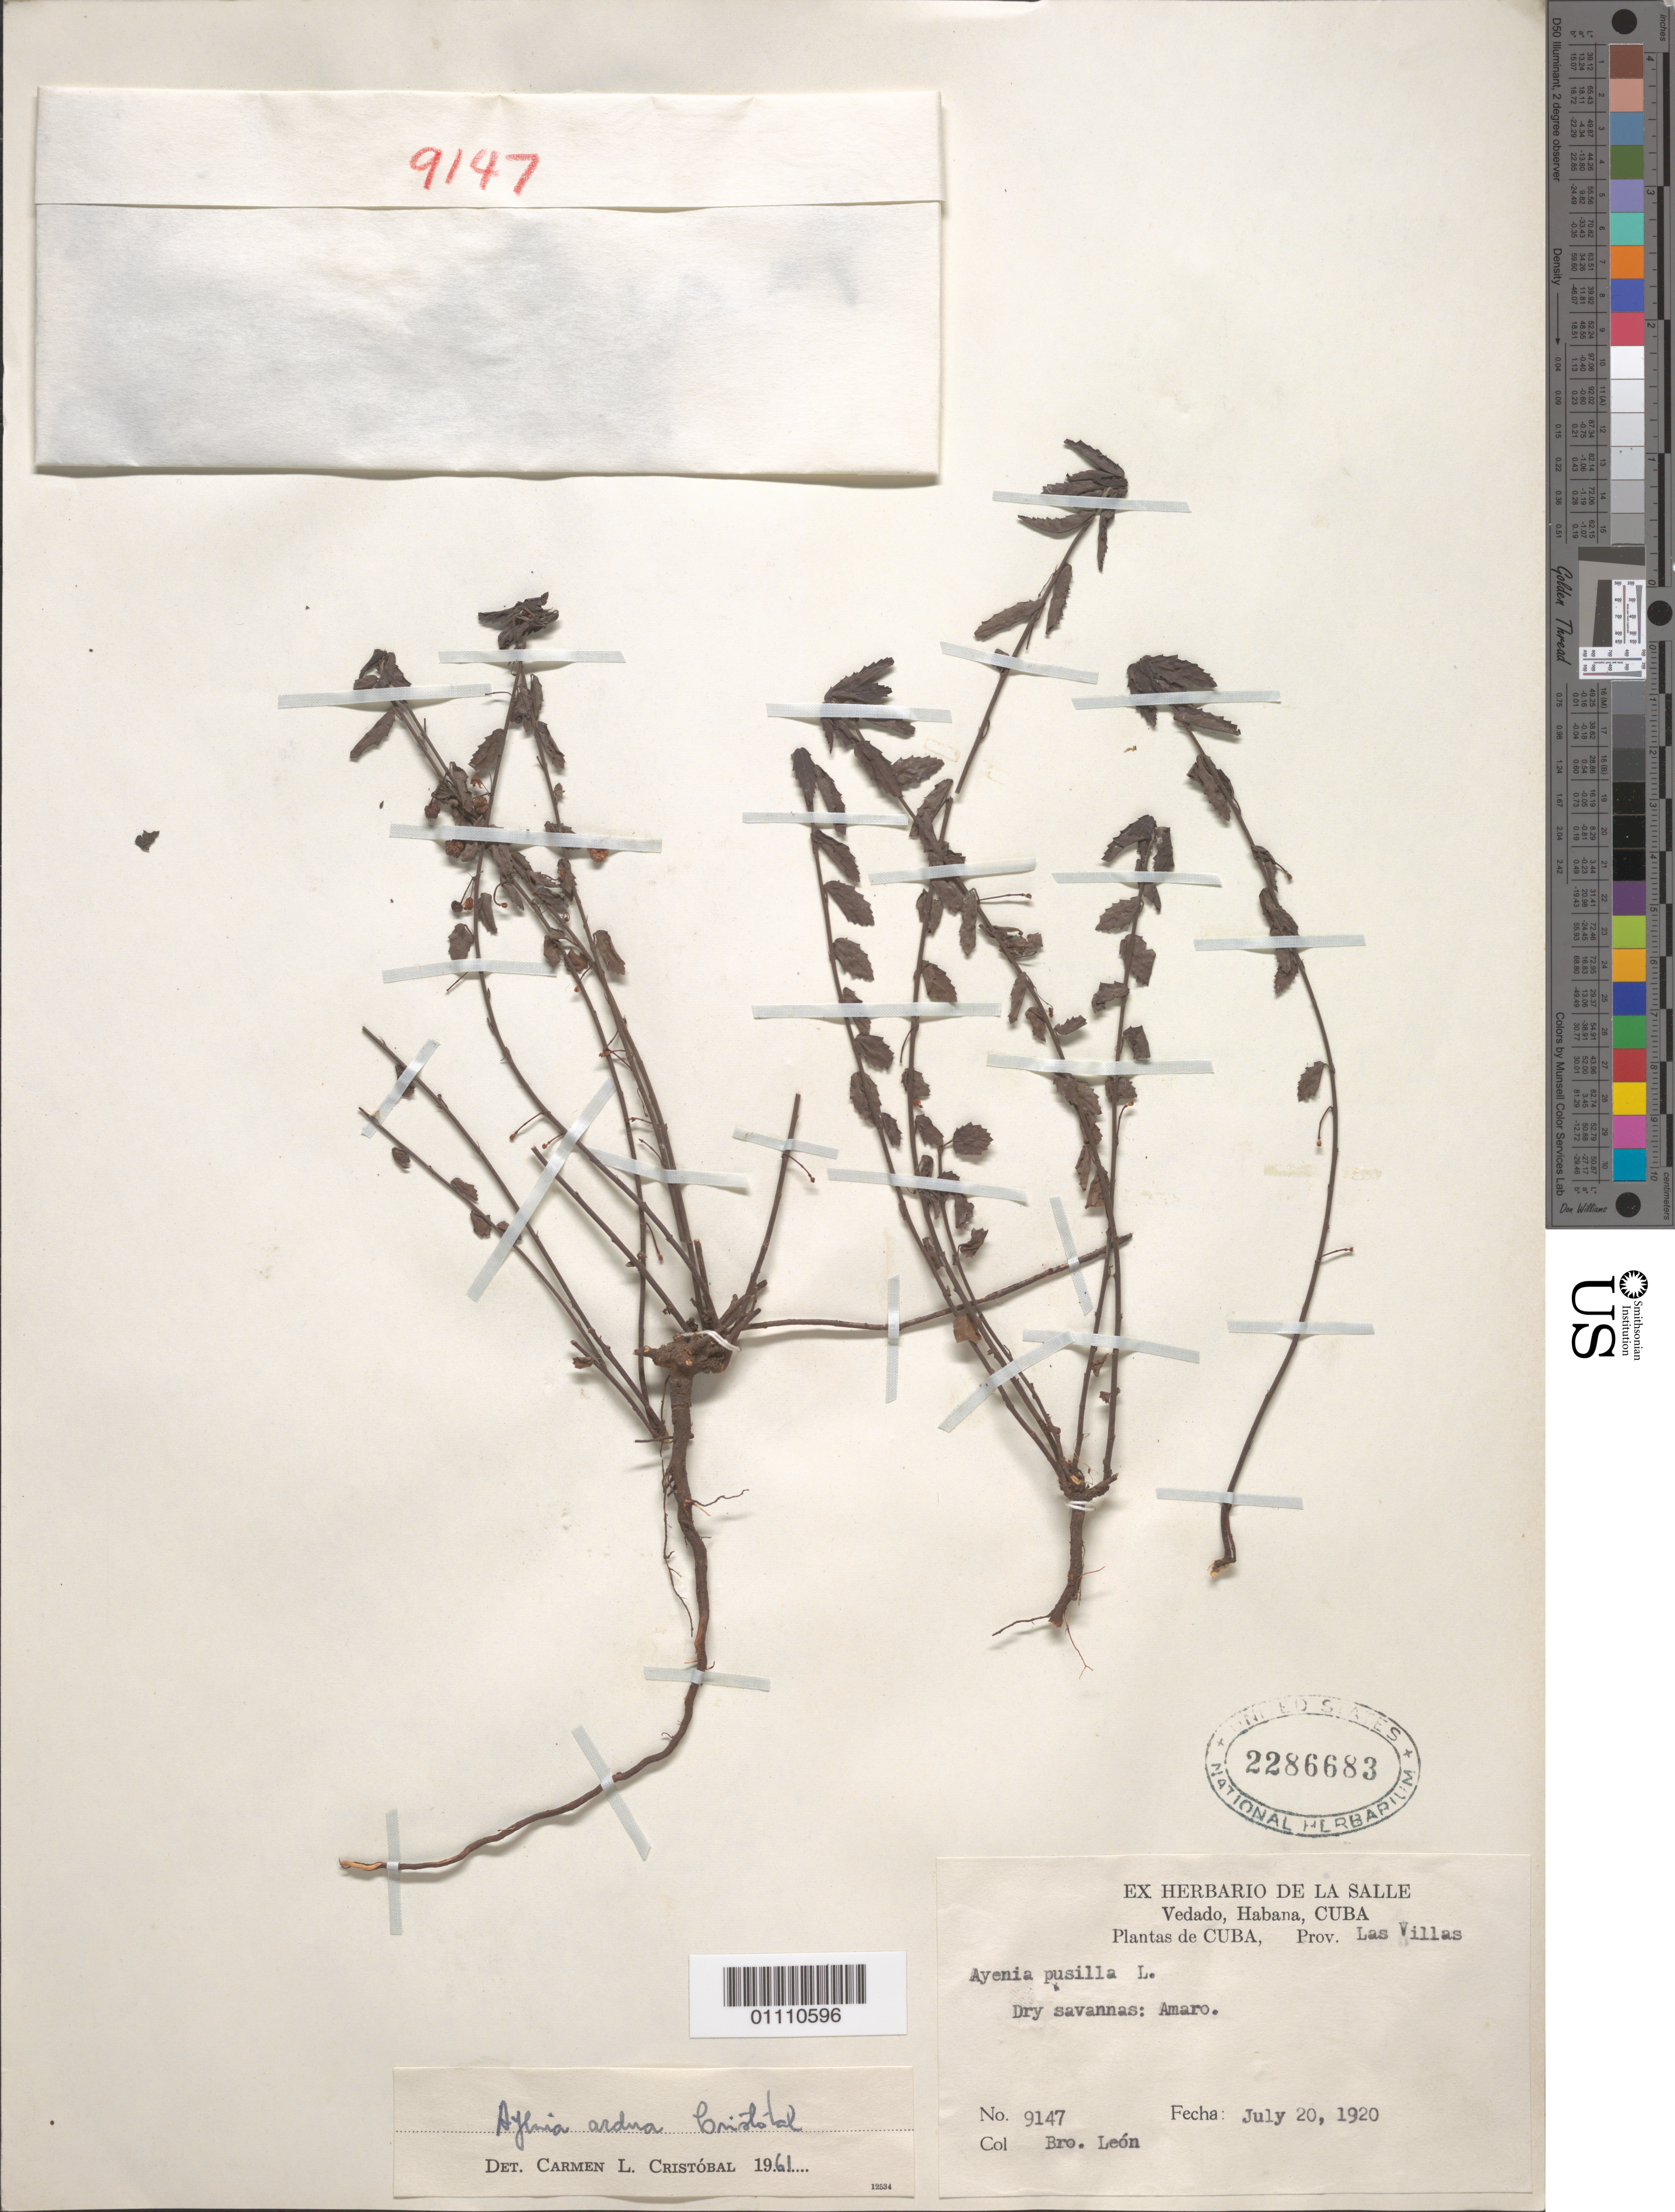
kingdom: Plantae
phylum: Tracheophyta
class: Magnoliopsida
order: Malvales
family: Malvaceae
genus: Ayenia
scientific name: Ayenia ardua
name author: Cristóbal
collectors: Bro. León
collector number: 9147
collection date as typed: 20 Jul 1920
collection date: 1920-07-20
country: Cuba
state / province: Villa Clara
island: Cuba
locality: Amaro, Prov Las Villas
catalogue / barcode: US 2286683